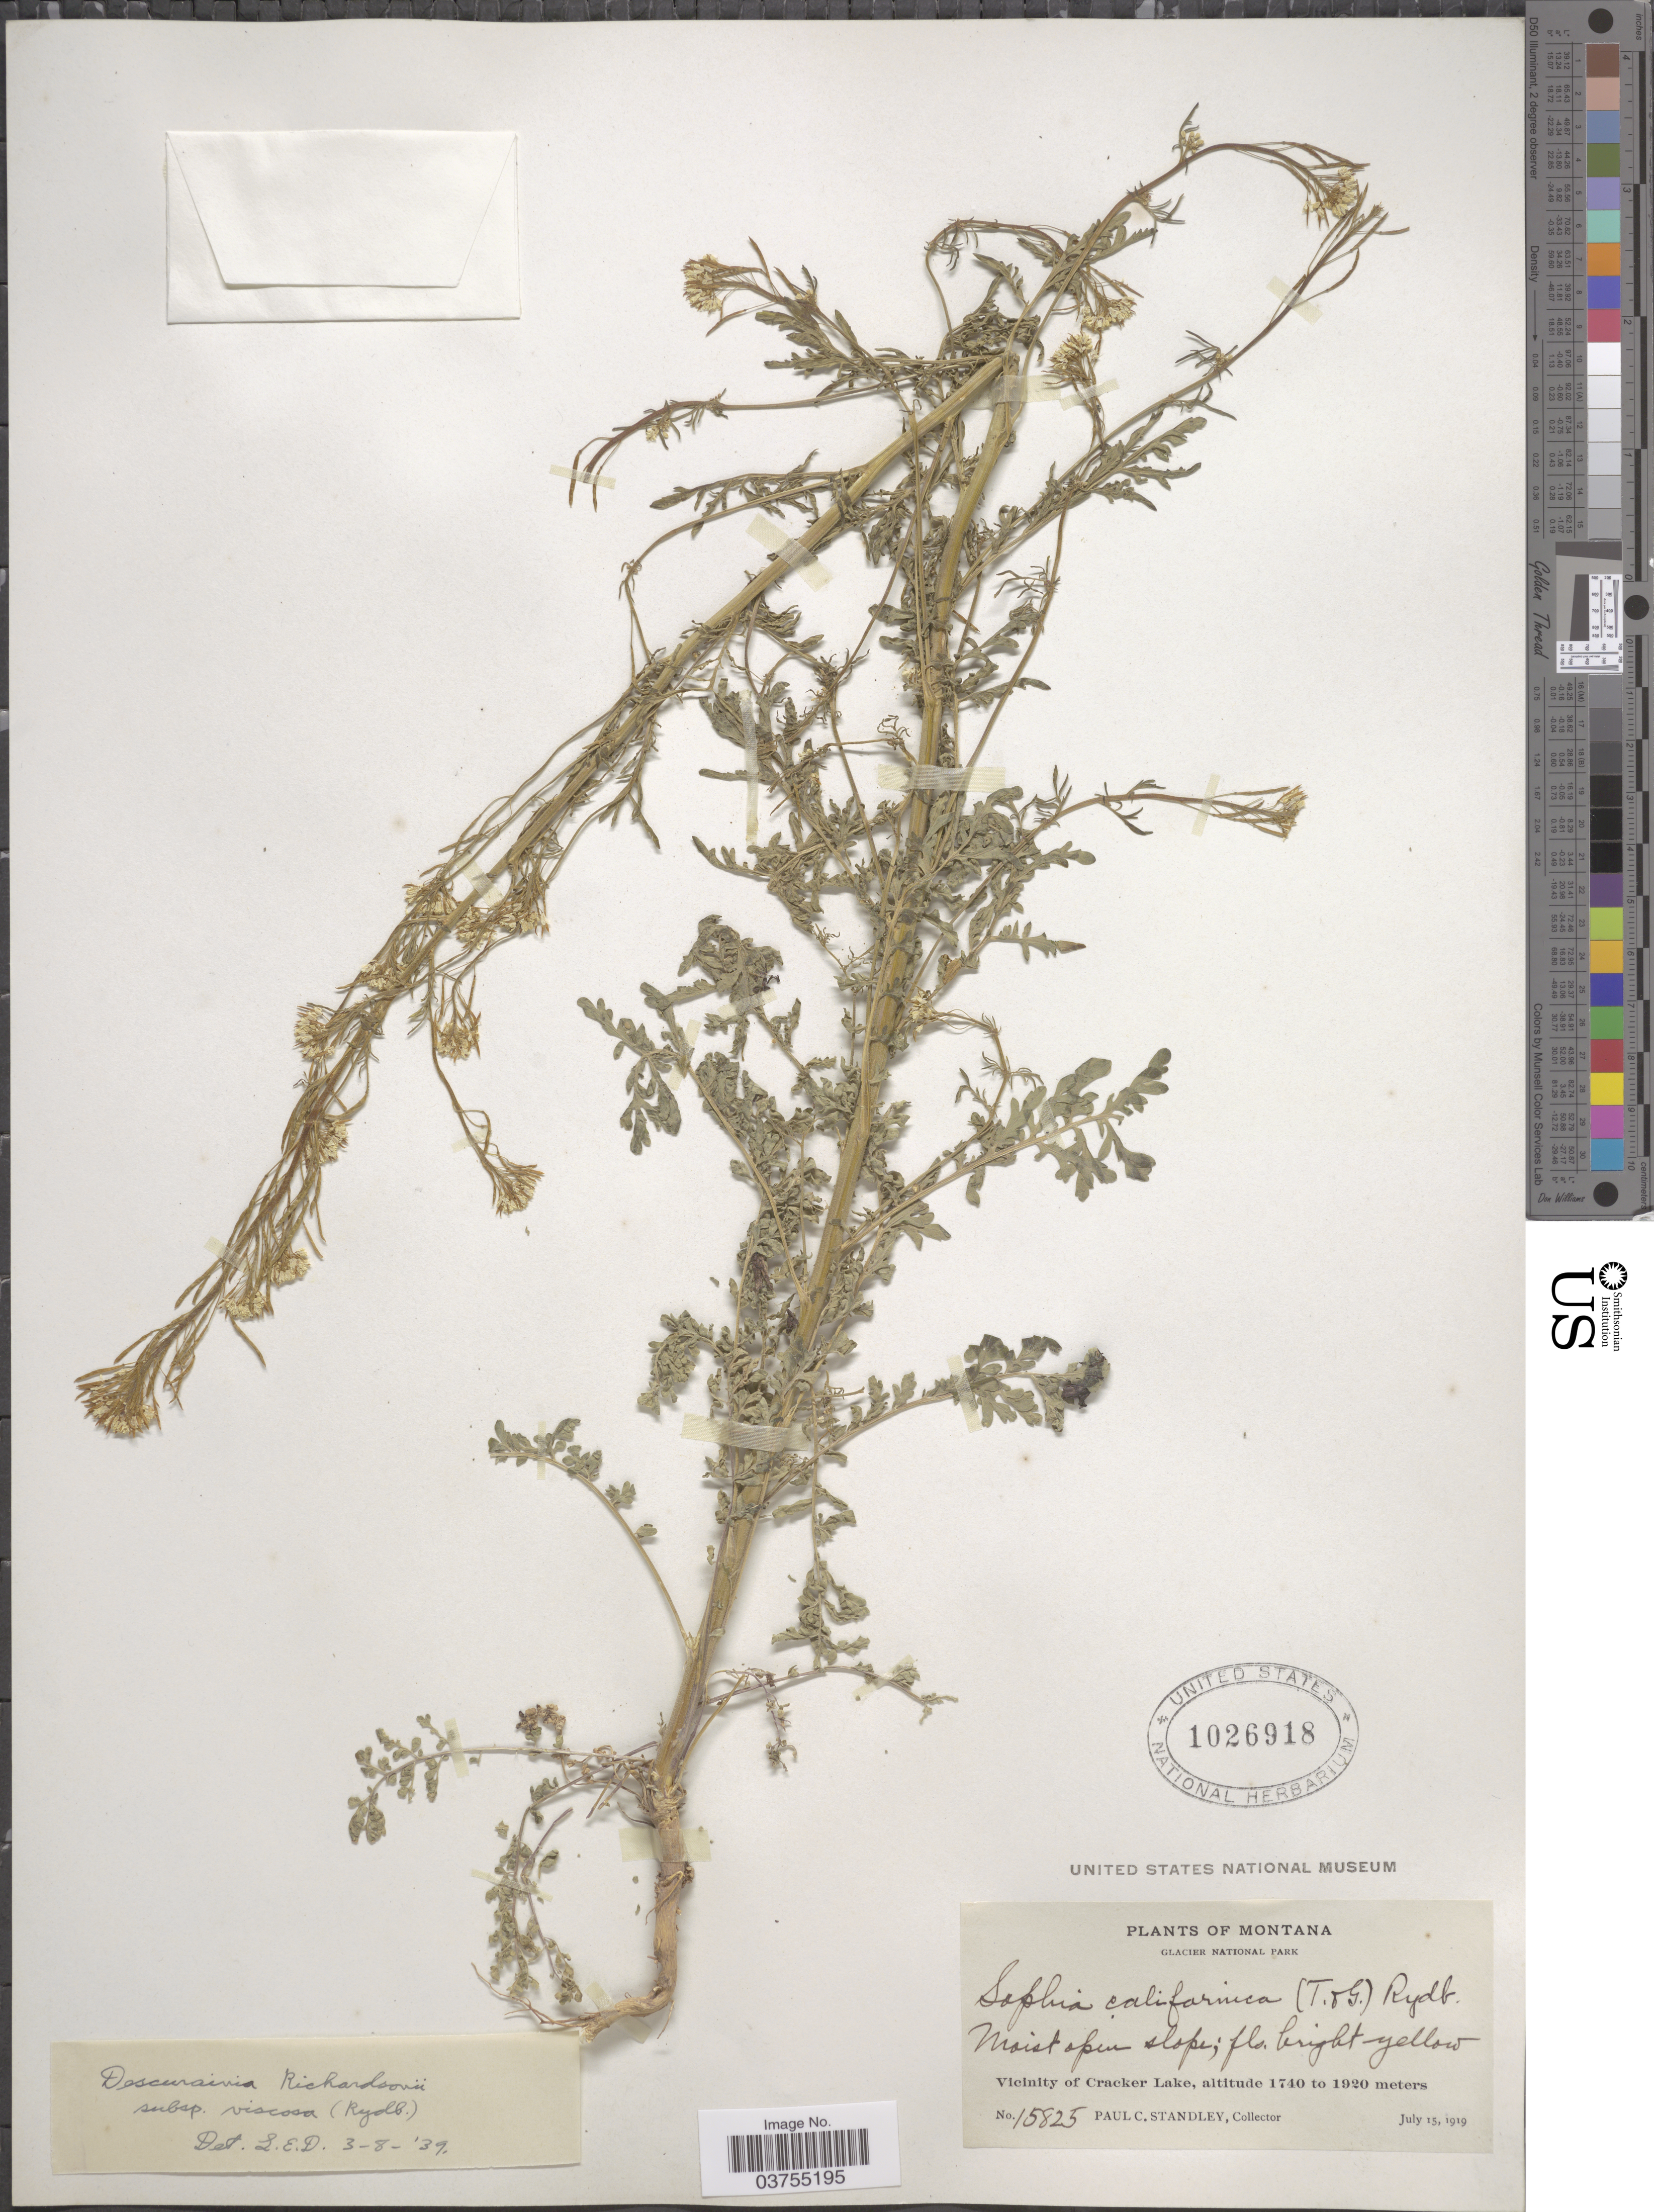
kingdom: Plantae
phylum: Tracheophyta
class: Magnoliopsida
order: Brassicales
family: Brassicaceae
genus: Descurainia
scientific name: Descurainia richardsonii subsp. viscosa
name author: (Rydb.) Detling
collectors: P. C. Standley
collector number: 15825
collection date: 1919-07-15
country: United States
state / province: Montana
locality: Glacier National Park. Vicinity of Cracker Lake.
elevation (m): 1740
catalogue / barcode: US 1026918